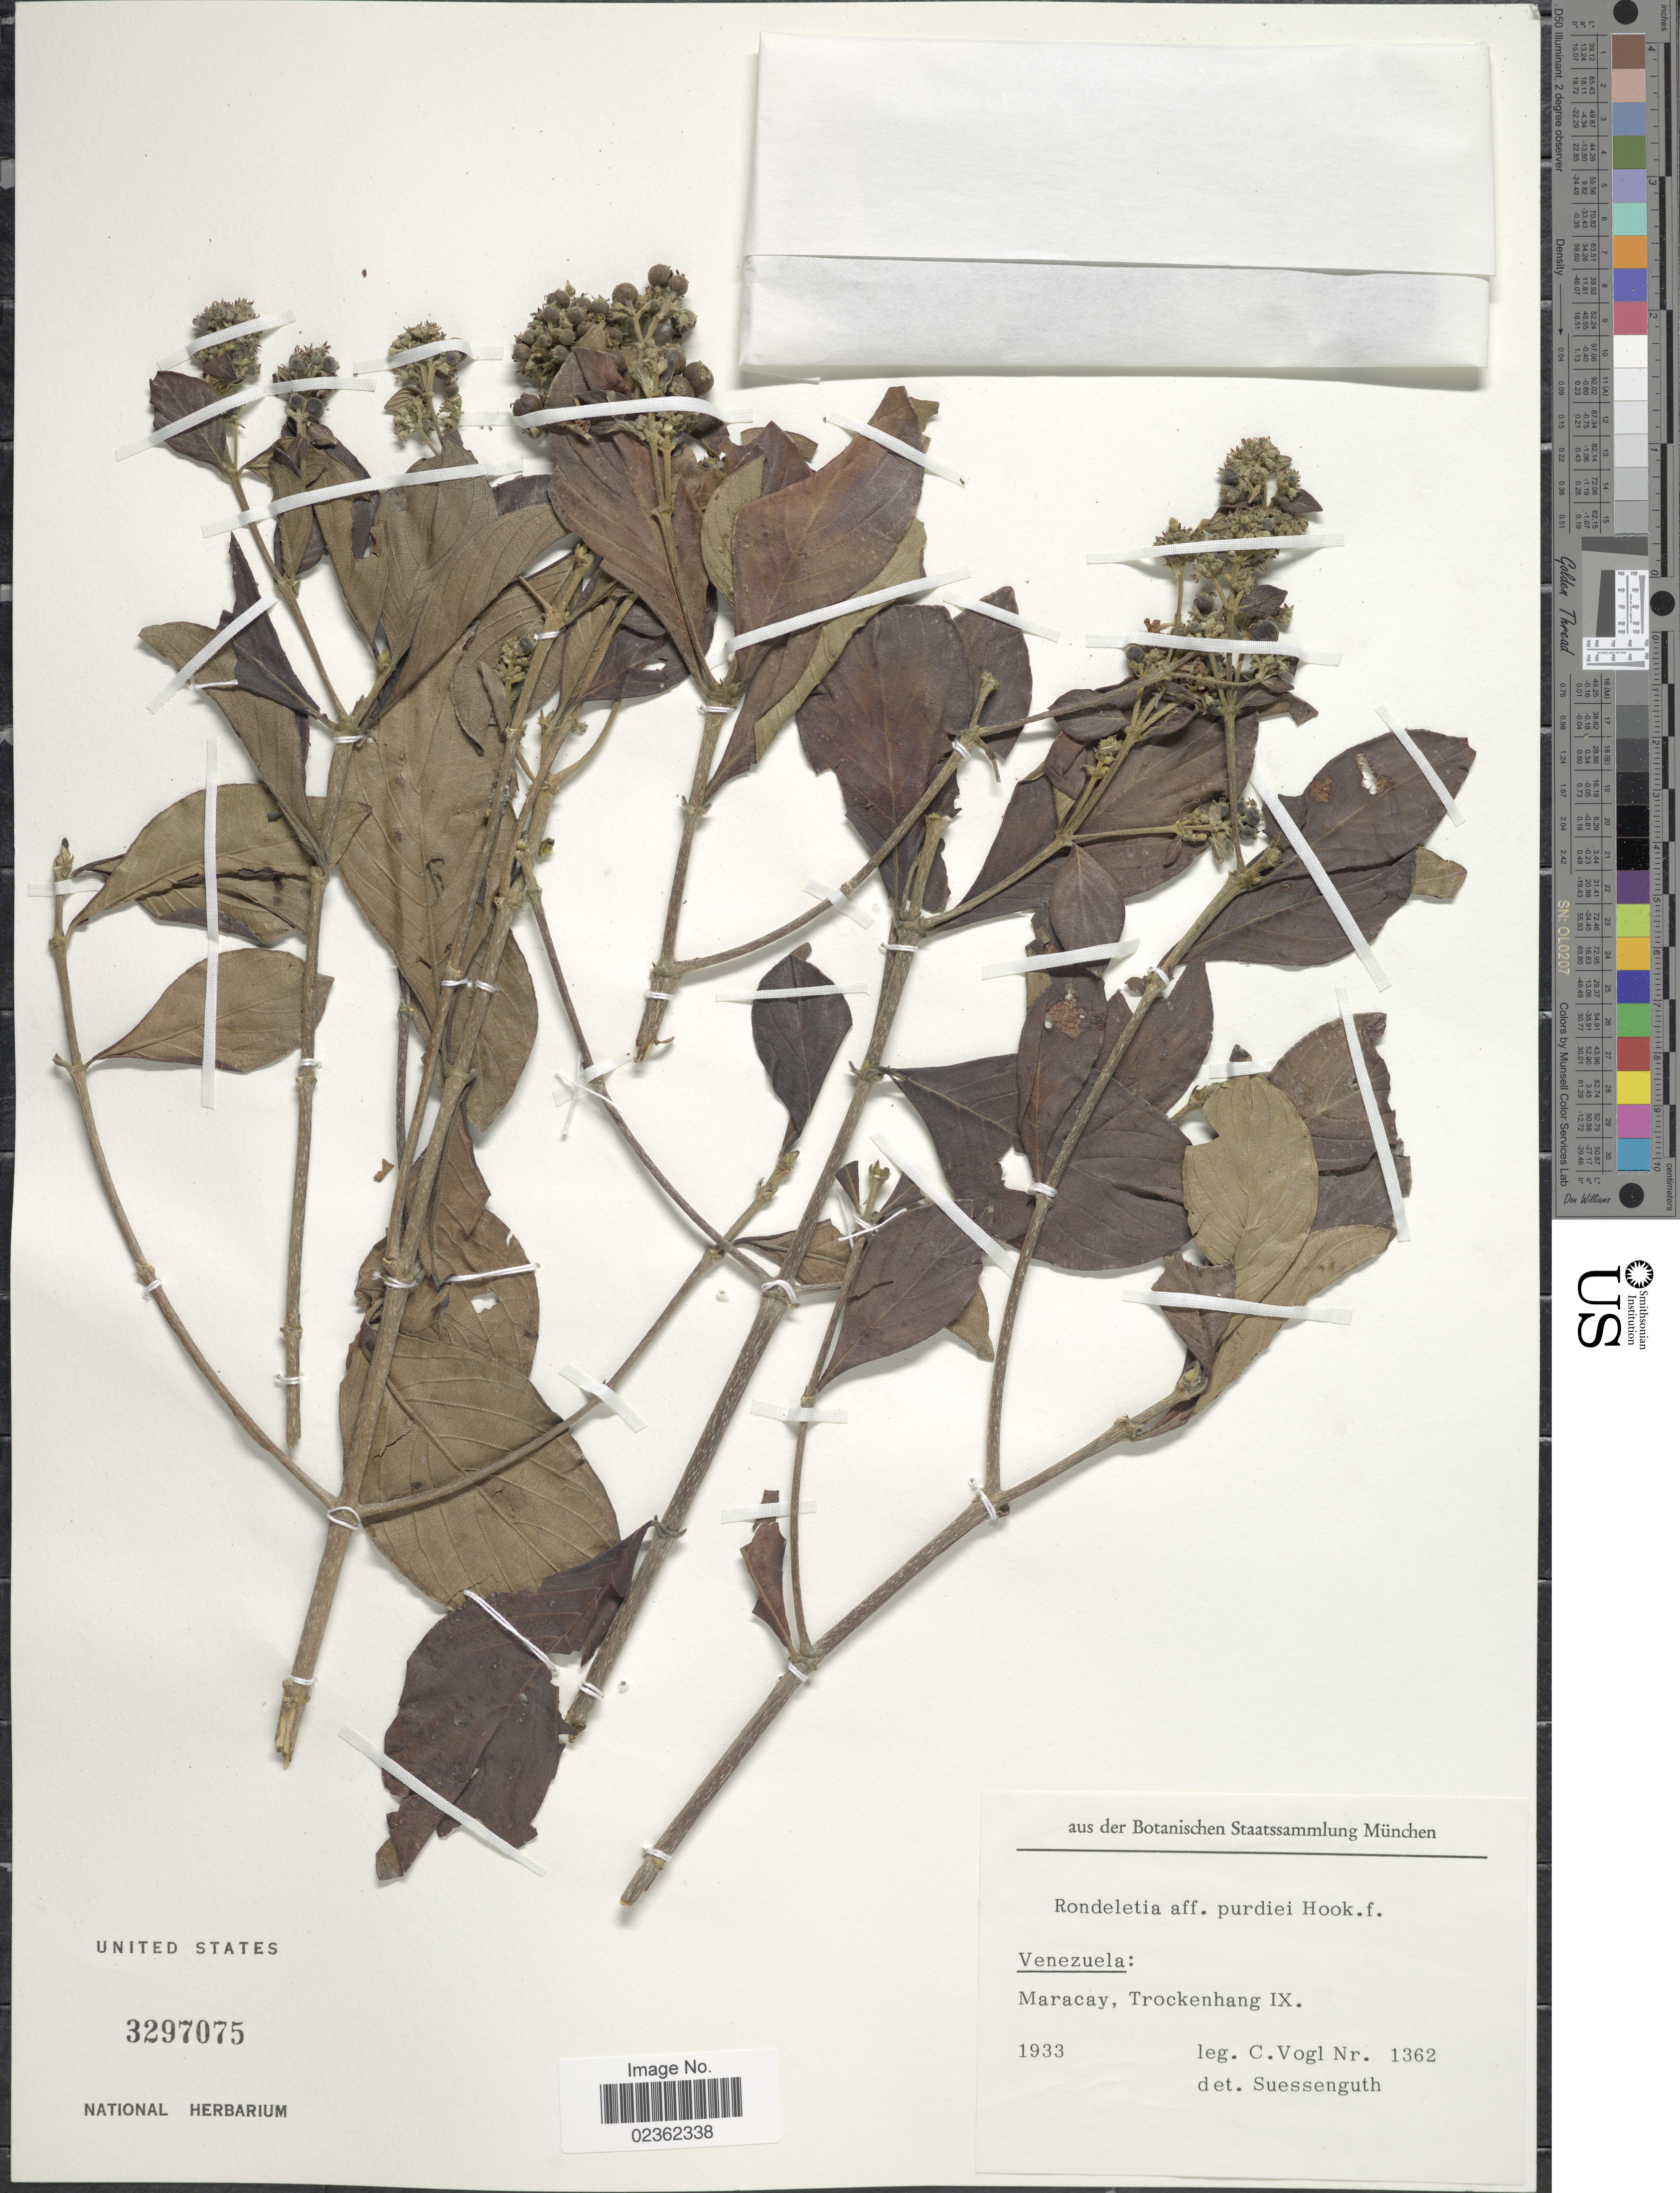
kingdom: Plantae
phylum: Tracheophyta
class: Magnoliopsida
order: Gentianales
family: Rubiaceae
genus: Rondeletia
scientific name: Rondeletia purdiei var. purdiei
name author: Hook. f.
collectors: C. Vogl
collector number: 1362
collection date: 1933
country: Venezuela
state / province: Aragua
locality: Maracay, Trockenhang IX.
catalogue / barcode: US 3297075